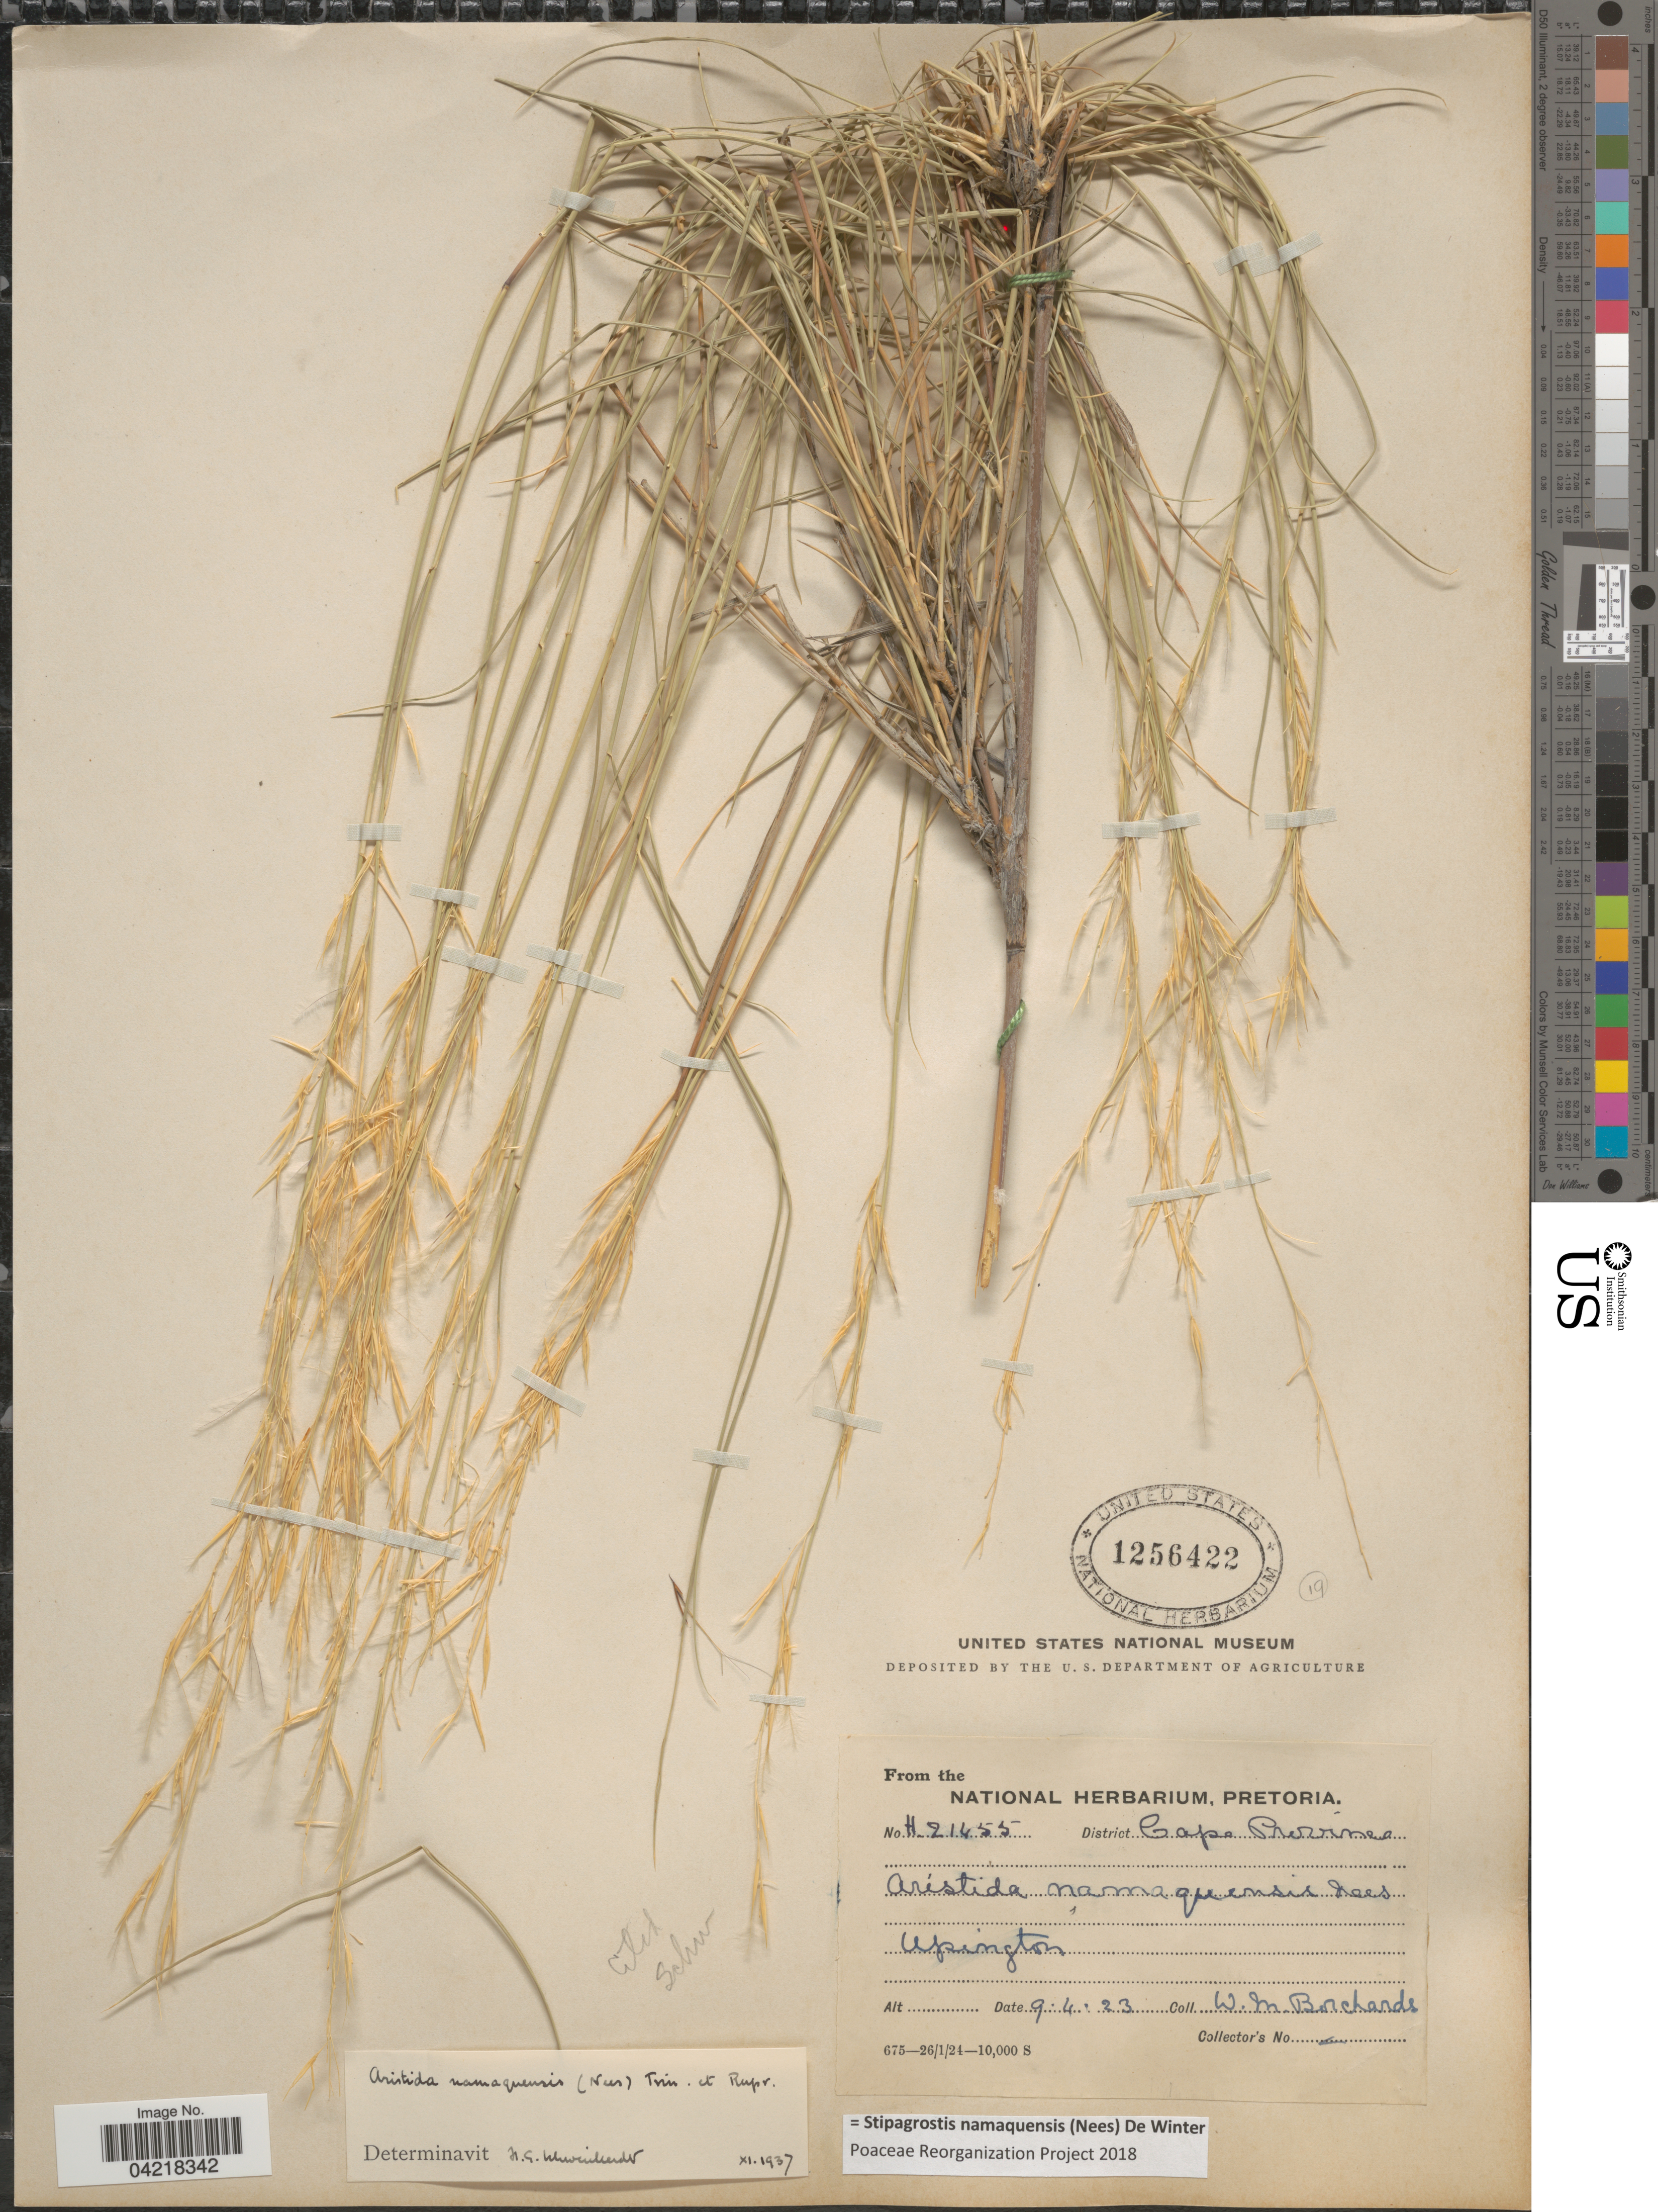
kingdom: Plantae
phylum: Tracheophyta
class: Liliopsida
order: Poales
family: Poaceae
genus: Stipagrostis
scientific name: Stipagrostis namaquensis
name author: (Nees) De Winter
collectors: W. Borchards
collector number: H21455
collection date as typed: Transcribed d/m/y: 9/4/23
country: South Africa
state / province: Northern Cape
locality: Upington. District Cape Province.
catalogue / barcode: US 1256422